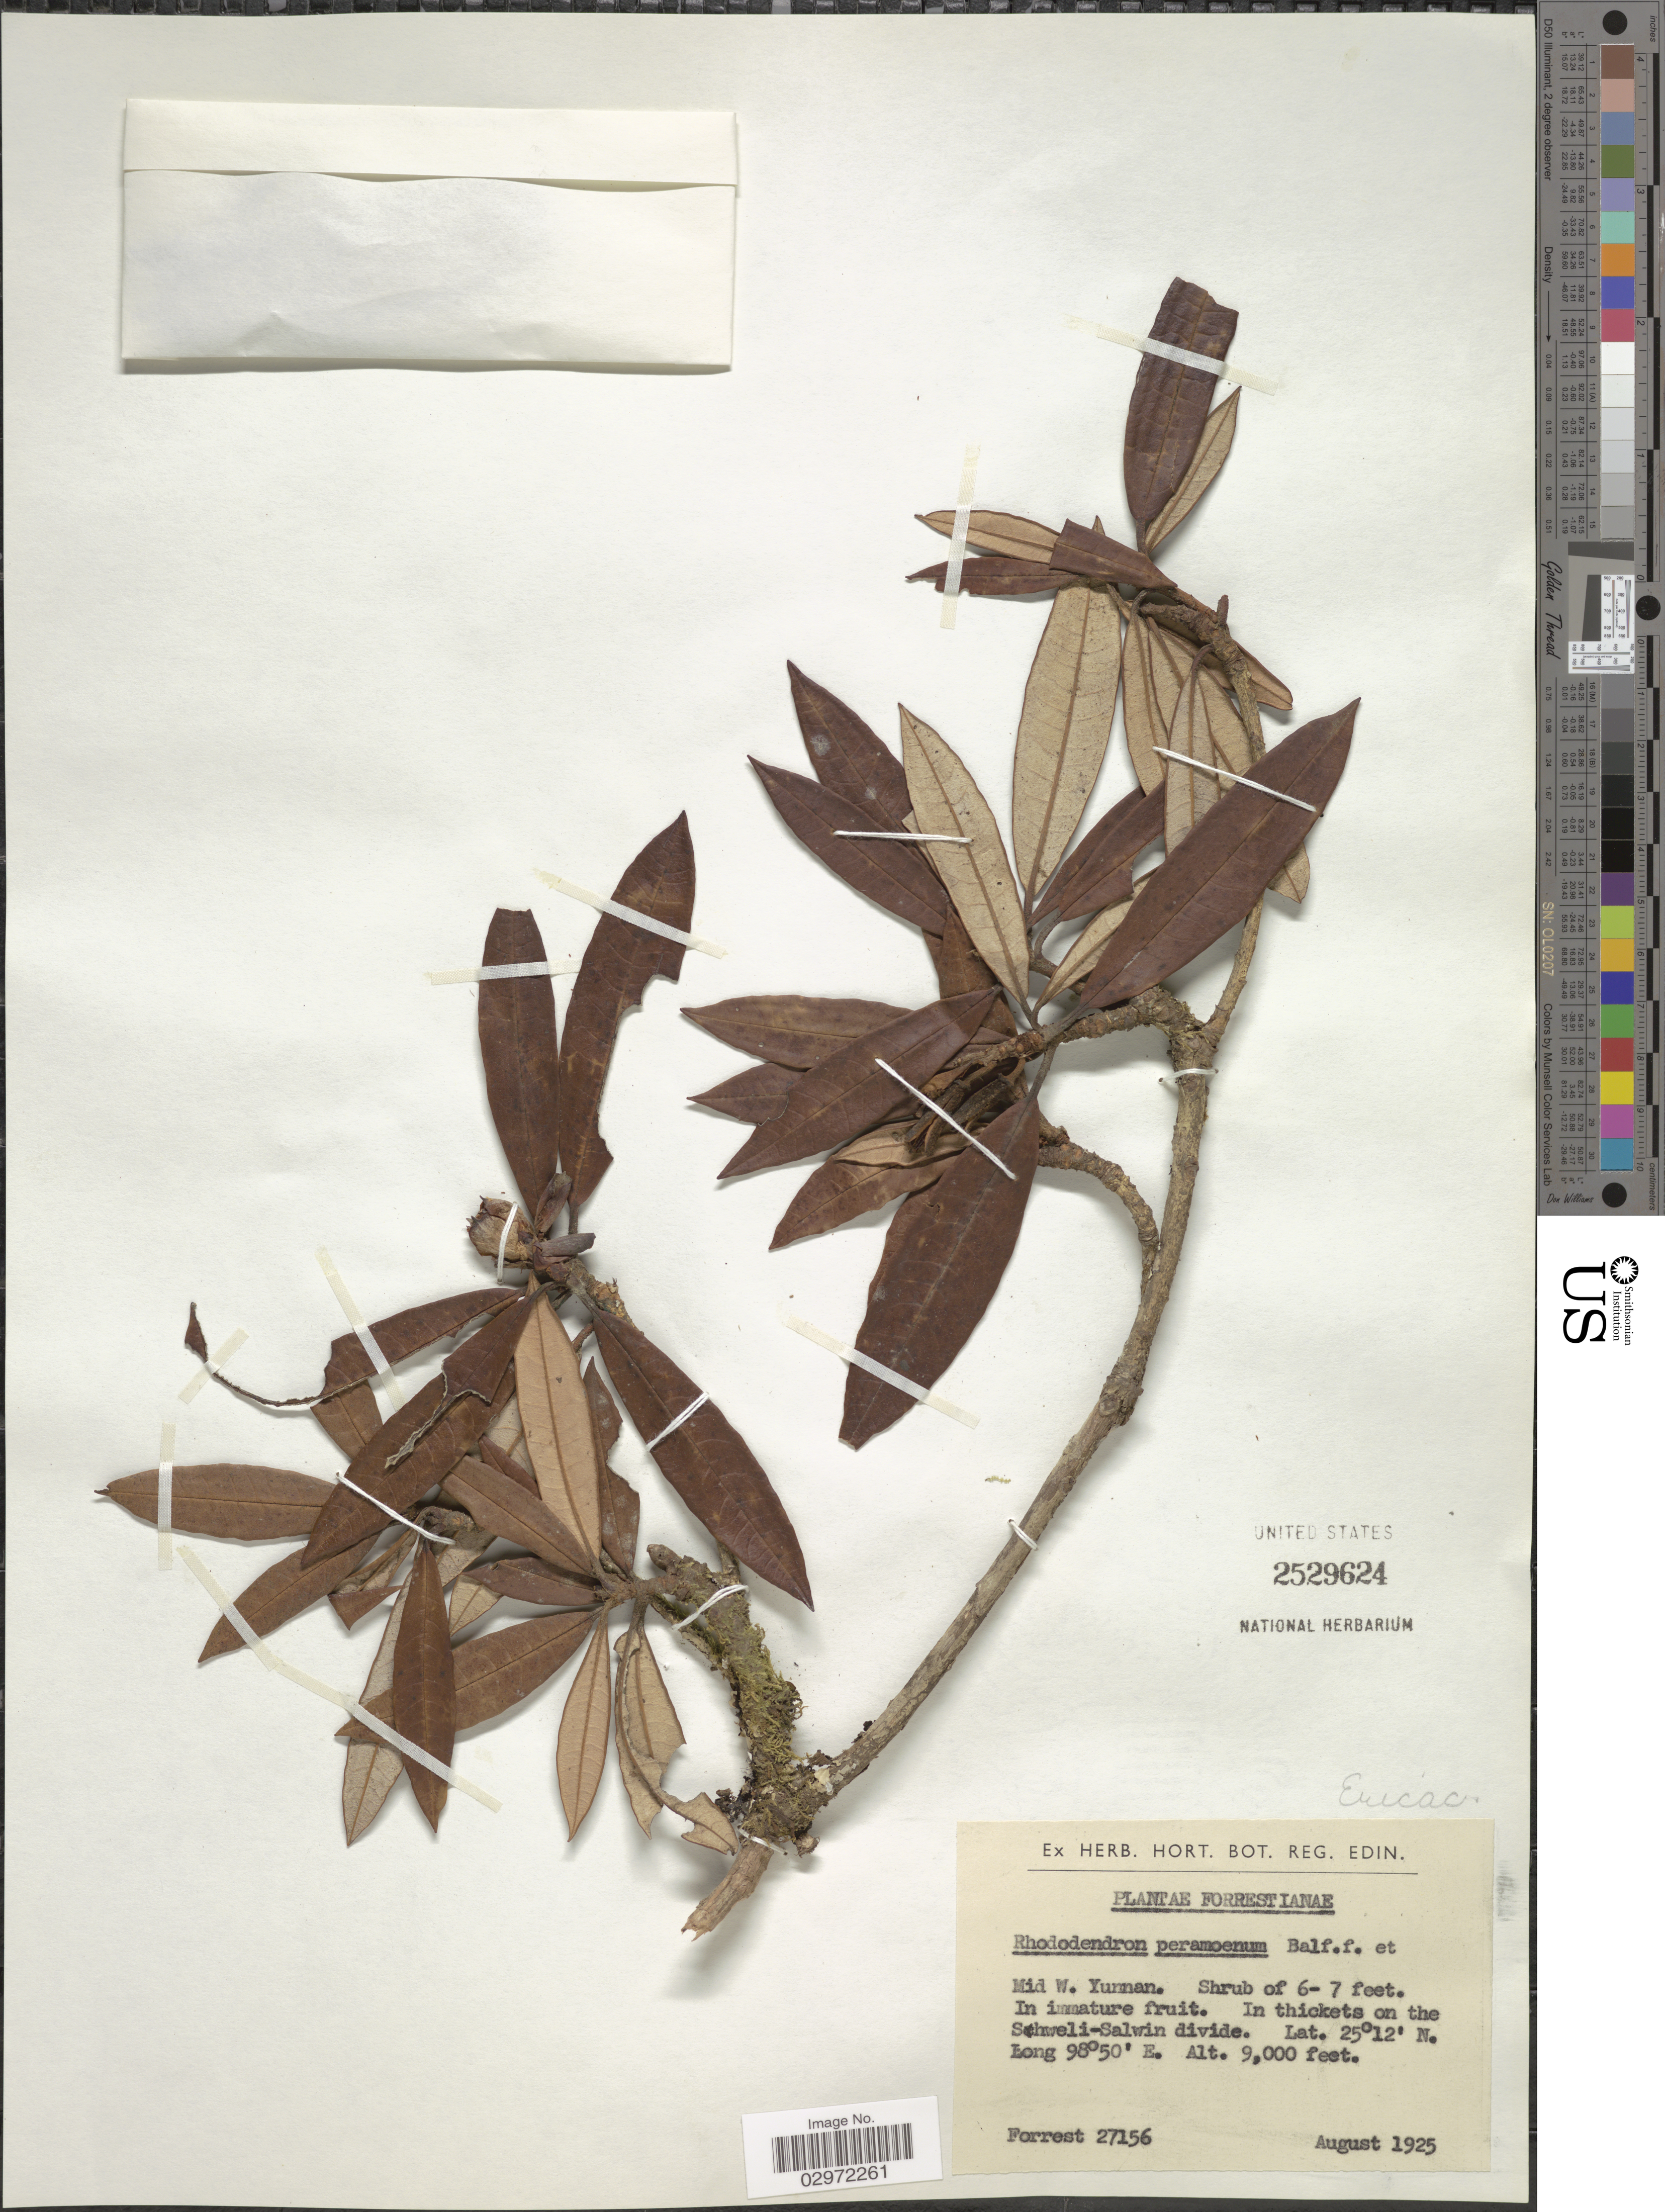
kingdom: Plantae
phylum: Tracheophyta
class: Magnoliopsida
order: Ericales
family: Ericaceae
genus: Rhododendron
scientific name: Rhododendron peramoenum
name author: Balf. f. & Forrest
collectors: -. Forrest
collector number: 27156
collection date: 1925-08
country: China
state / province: Yunnan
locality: Mid W. Yunnan. In thickets on the Shweli-Salwin divide.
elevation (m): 2743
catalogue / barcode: US 2529624